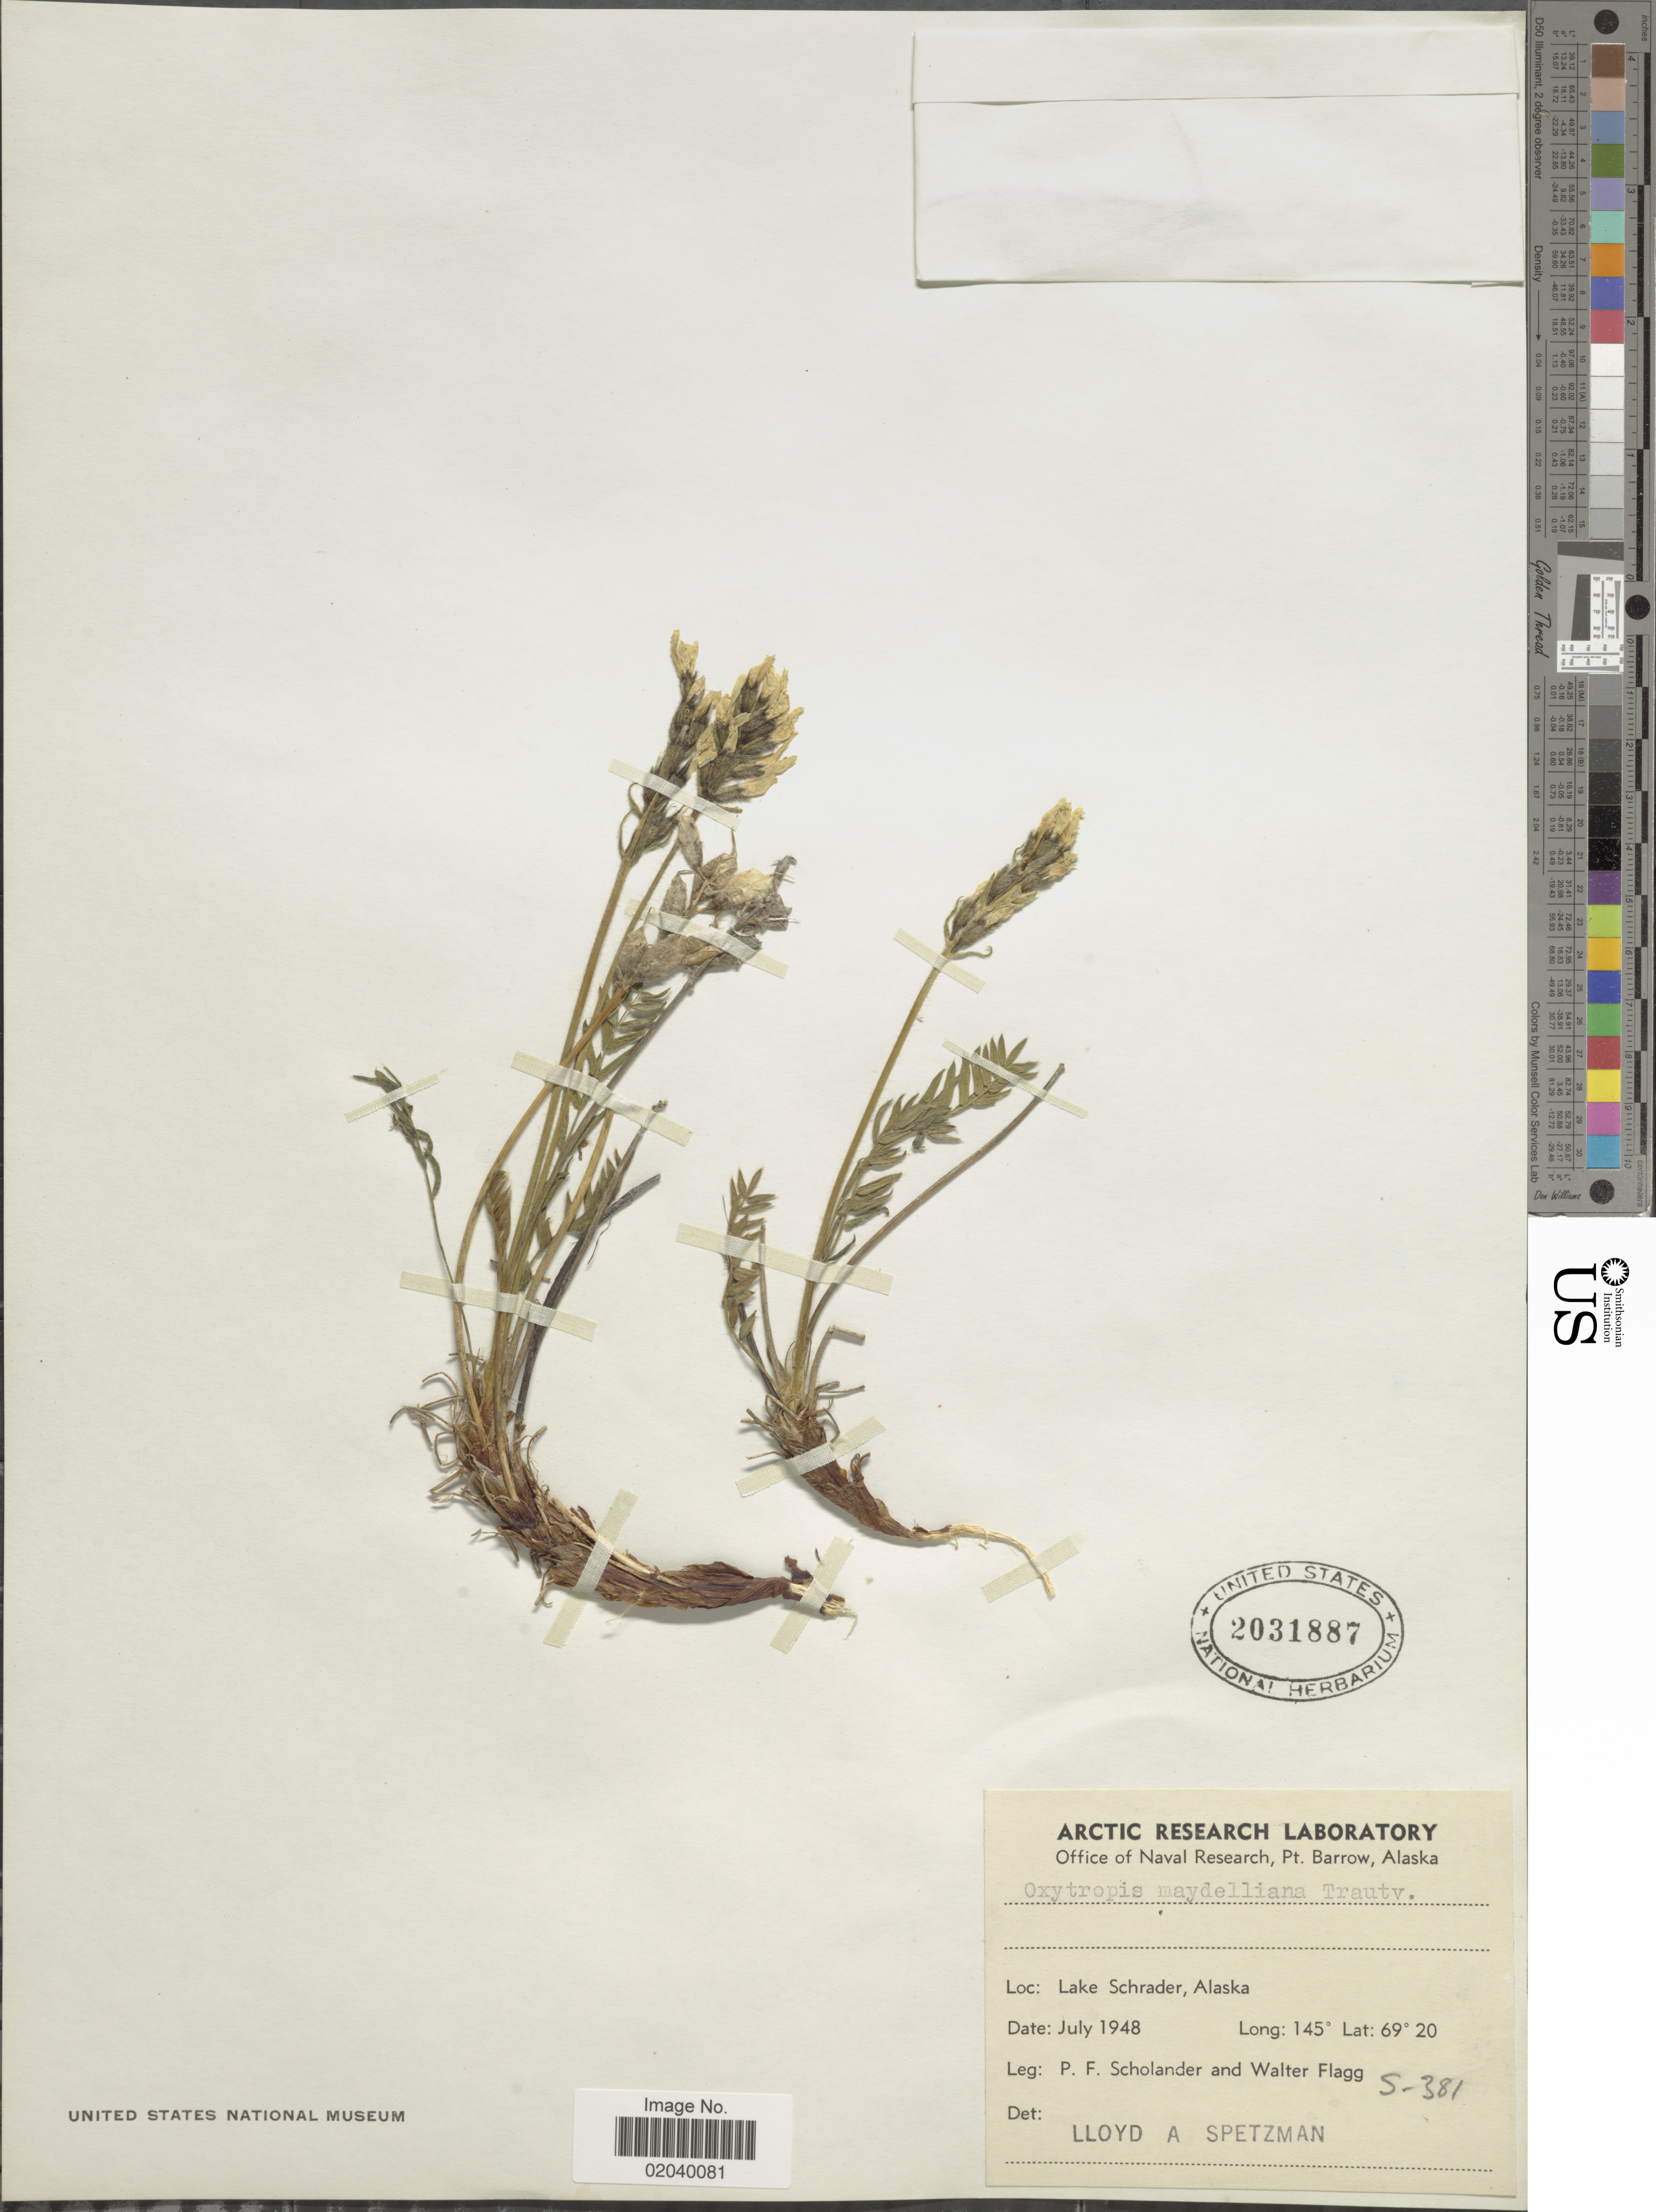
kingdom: Plantae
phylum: Tracheophyta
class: Magnoliopsida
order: Fabales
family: Fabaceae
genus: Oxytropis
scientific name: Oxytropis maydelliana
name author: Trautv.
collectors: P. Scholander & W. Flagg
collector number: S-381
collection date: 1948-07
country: United States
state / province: Alaska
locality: Lake Schrader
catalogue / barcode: US 2031887